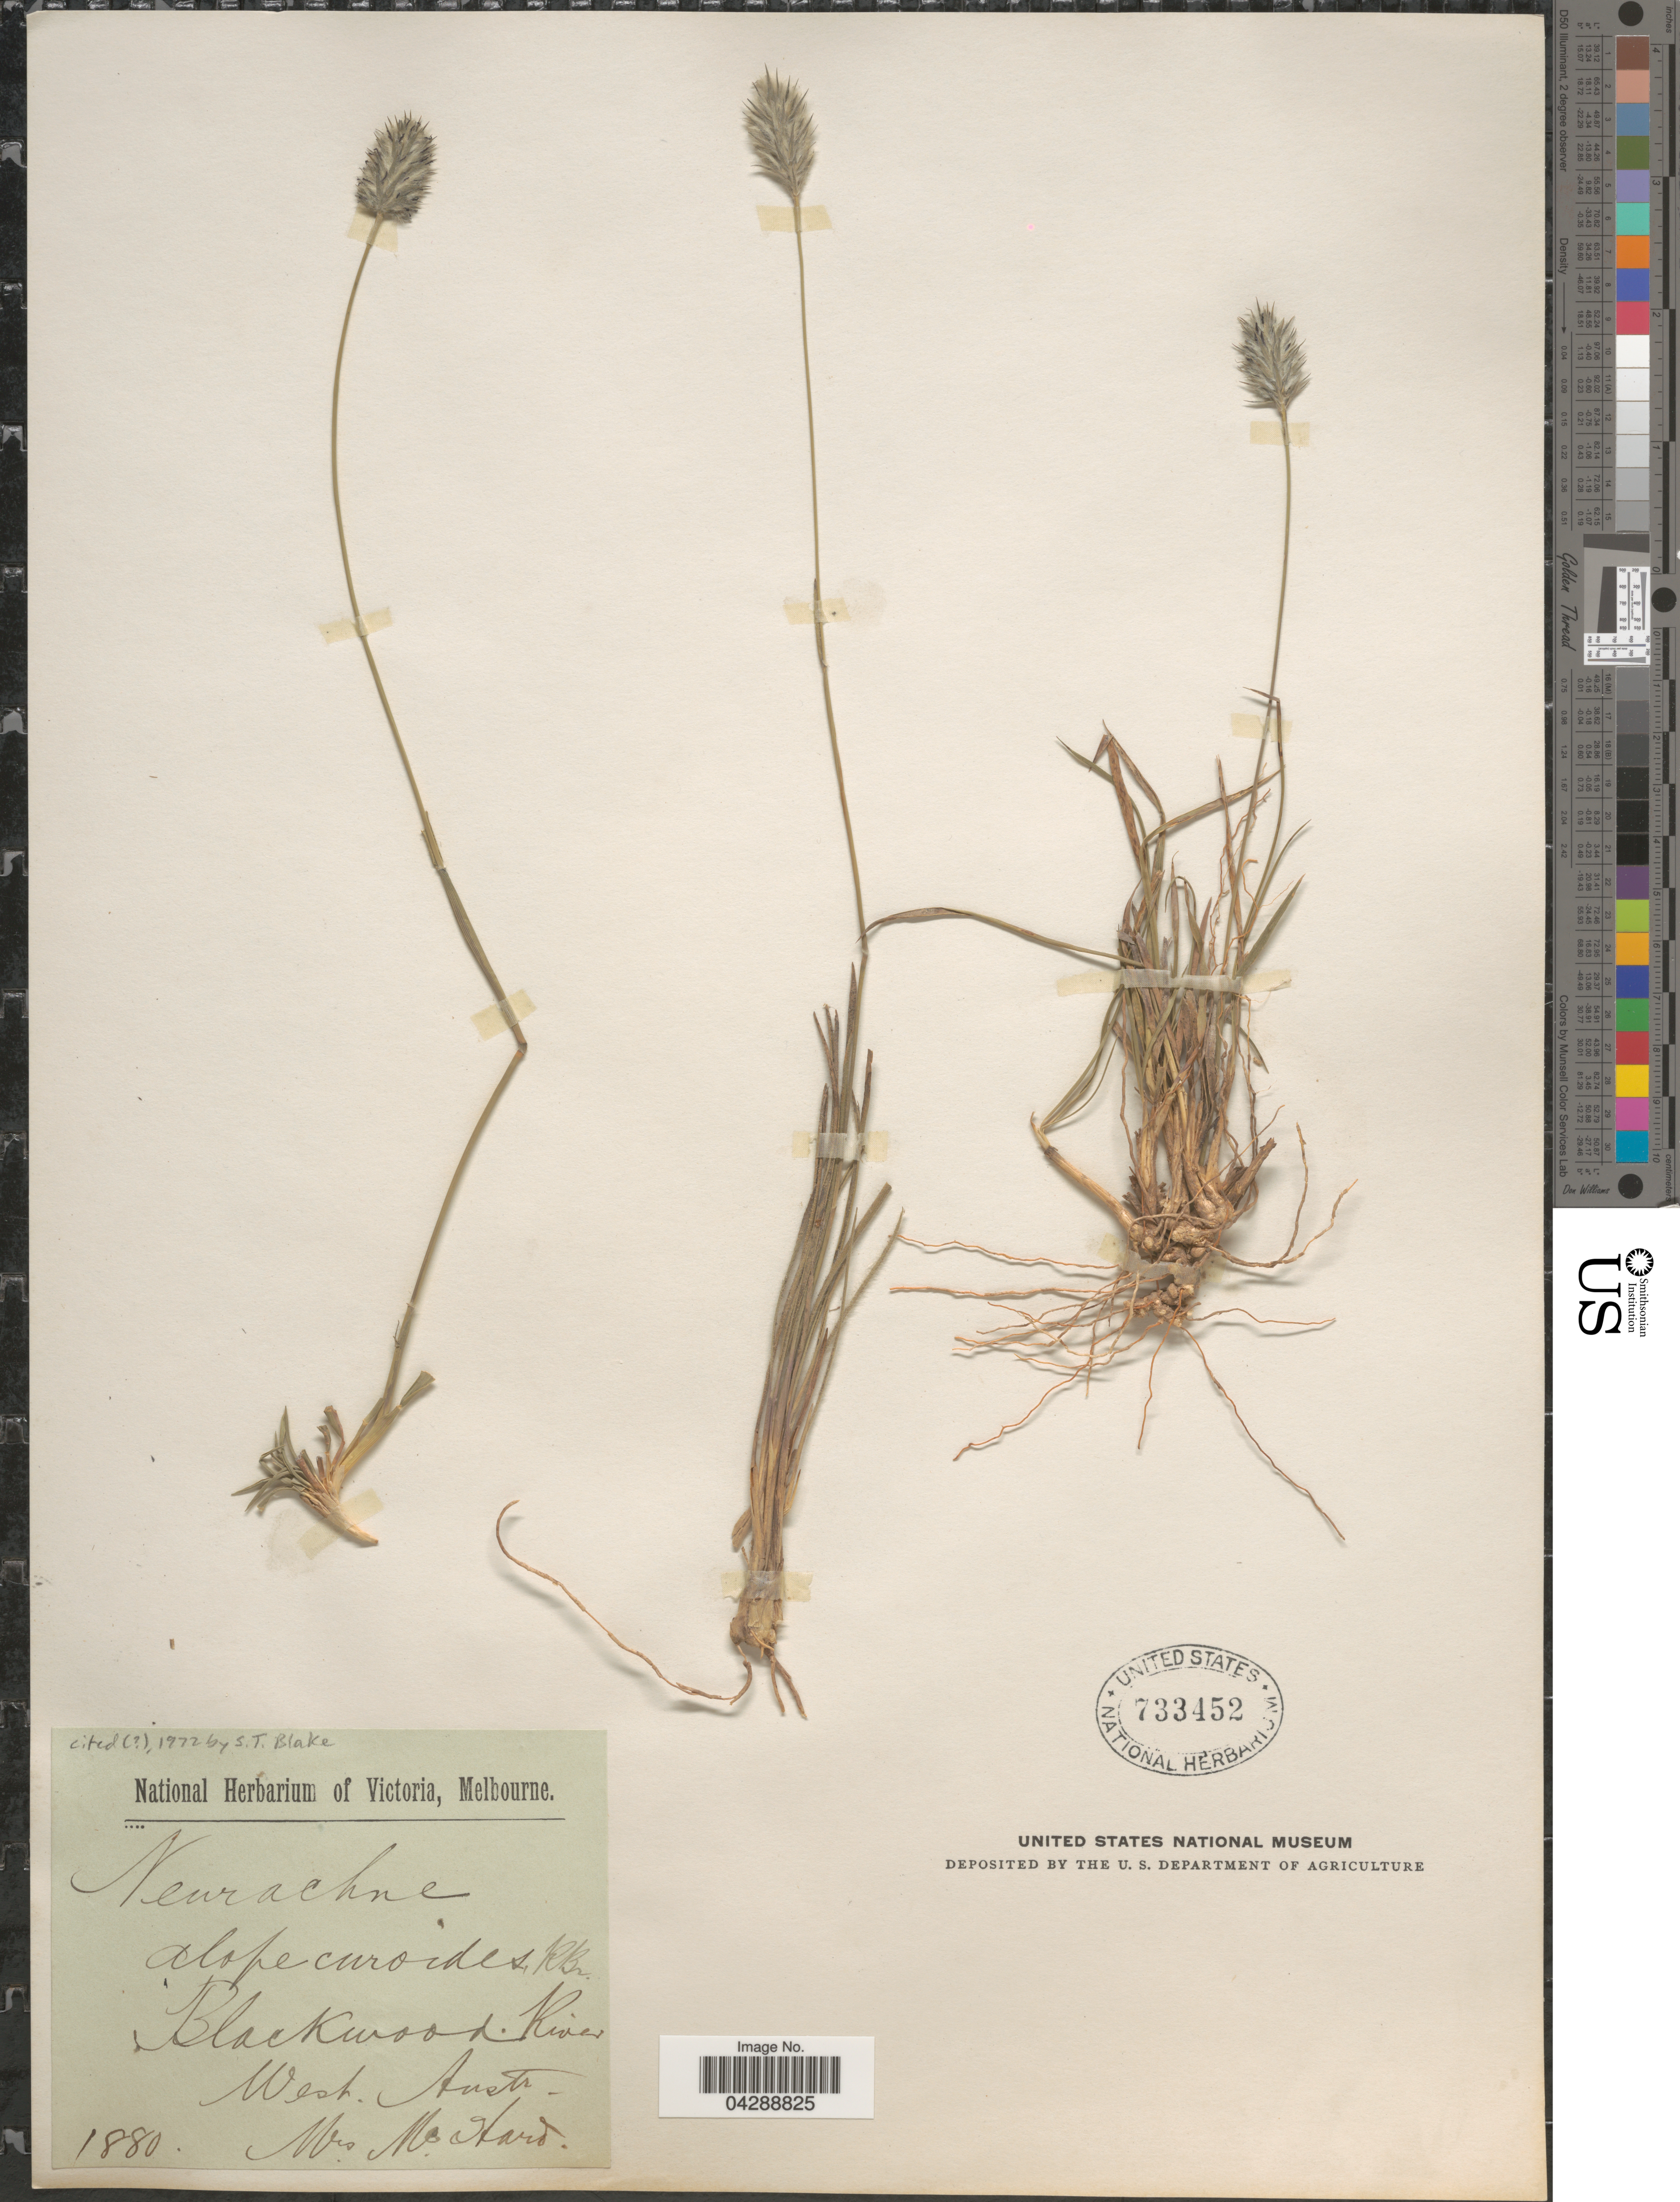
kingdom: Plantae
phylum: Tracheophyta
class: Liliopsida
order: Poales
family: Poaceae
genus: Neurachne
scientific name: Neurachne alopecuroidea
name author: R. Br.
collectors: McHard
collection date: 1880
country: Australia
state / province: Western Australia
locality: Blackwood River.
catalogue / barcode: US 733452